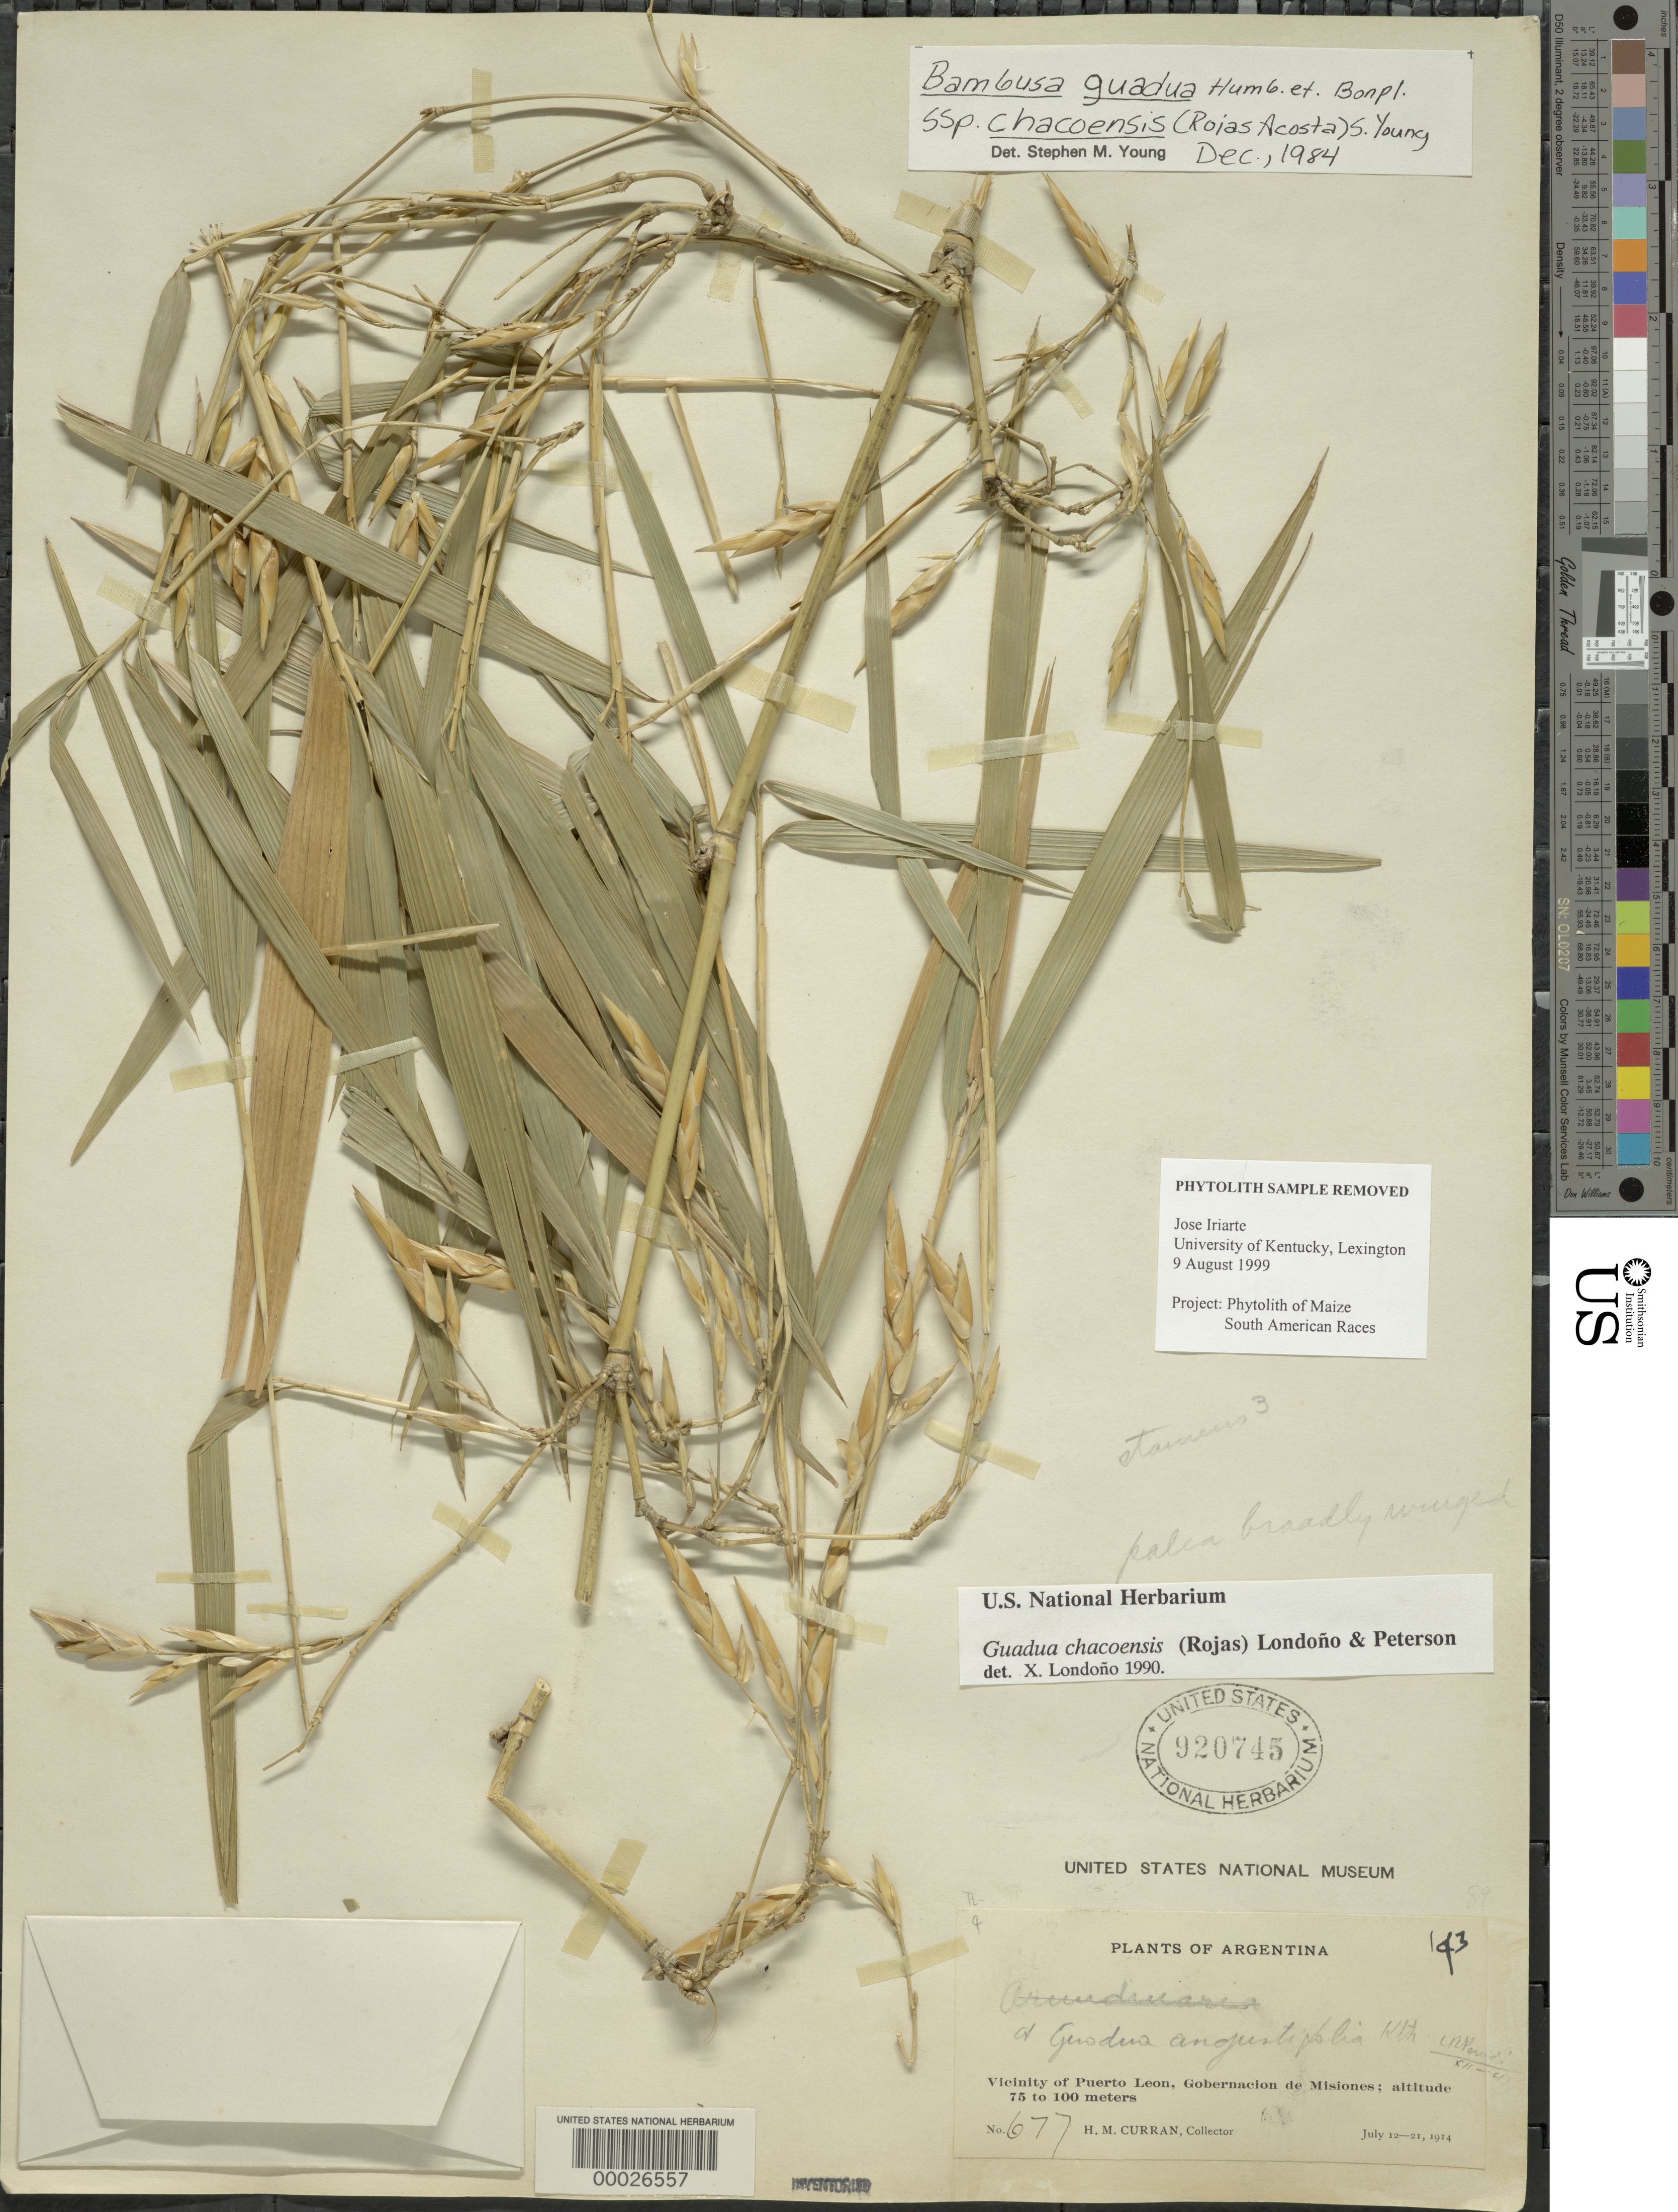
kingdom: Plantae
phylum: Tracheophyta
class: Liliopsida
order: Poales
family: Poaceae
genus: Guadua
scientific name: Guadua chacoensis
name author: (Rojas) Londoño & P.M. Peterson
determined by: Londoño, X., (TULV), Jardin Botanico "Juan Maria Cespedes"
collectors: H. M. Curran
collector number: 677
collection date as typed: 12 Jul 1914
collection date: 1914-07-12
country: Argentina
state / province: Misiones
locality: Vicinity of Puerto Leon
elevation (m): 75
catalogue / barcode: US 920745